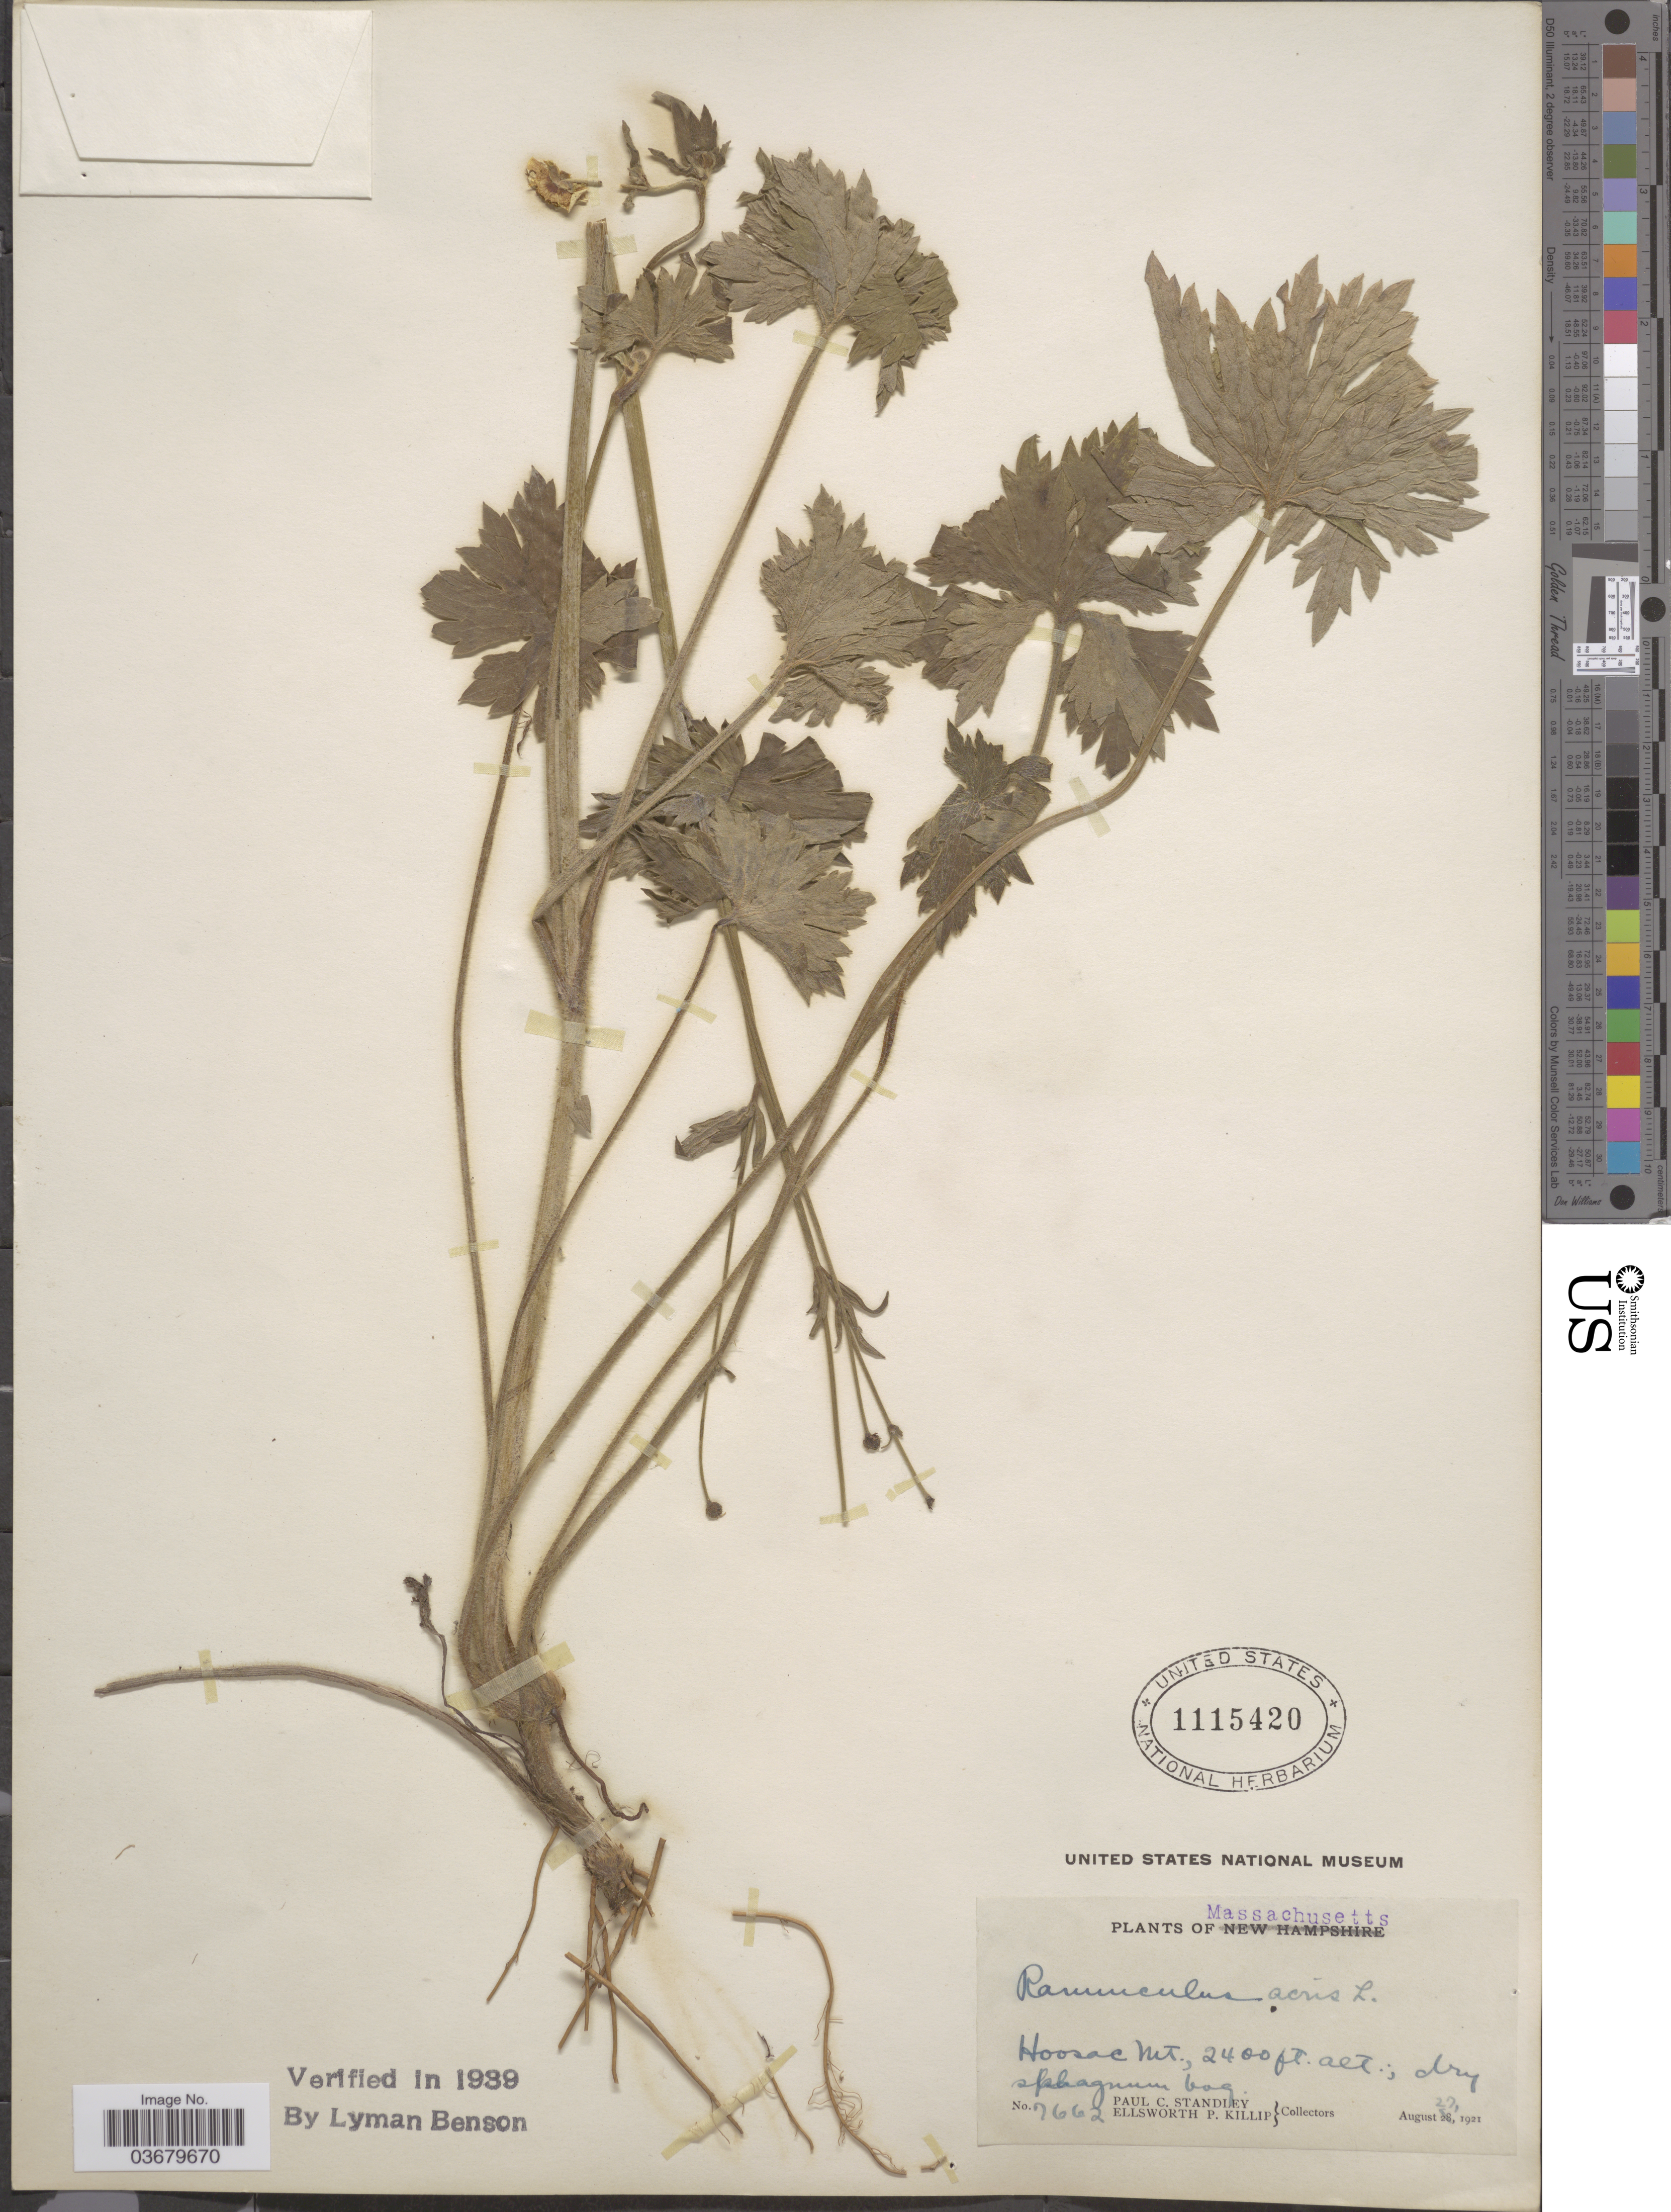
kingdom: Plantae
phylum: Tracheophyta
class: Magnoliopsida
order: Ranunculales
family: Ranunculaceae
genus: Ranunculus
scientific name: Ranunculus acris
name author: L.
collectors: P. C. Standley & E. P. Killip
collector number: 7662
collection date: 1921-08-27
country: United States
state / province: Massachusetts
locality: Hoosac Mt.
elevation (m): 732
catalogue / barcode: US 1115420